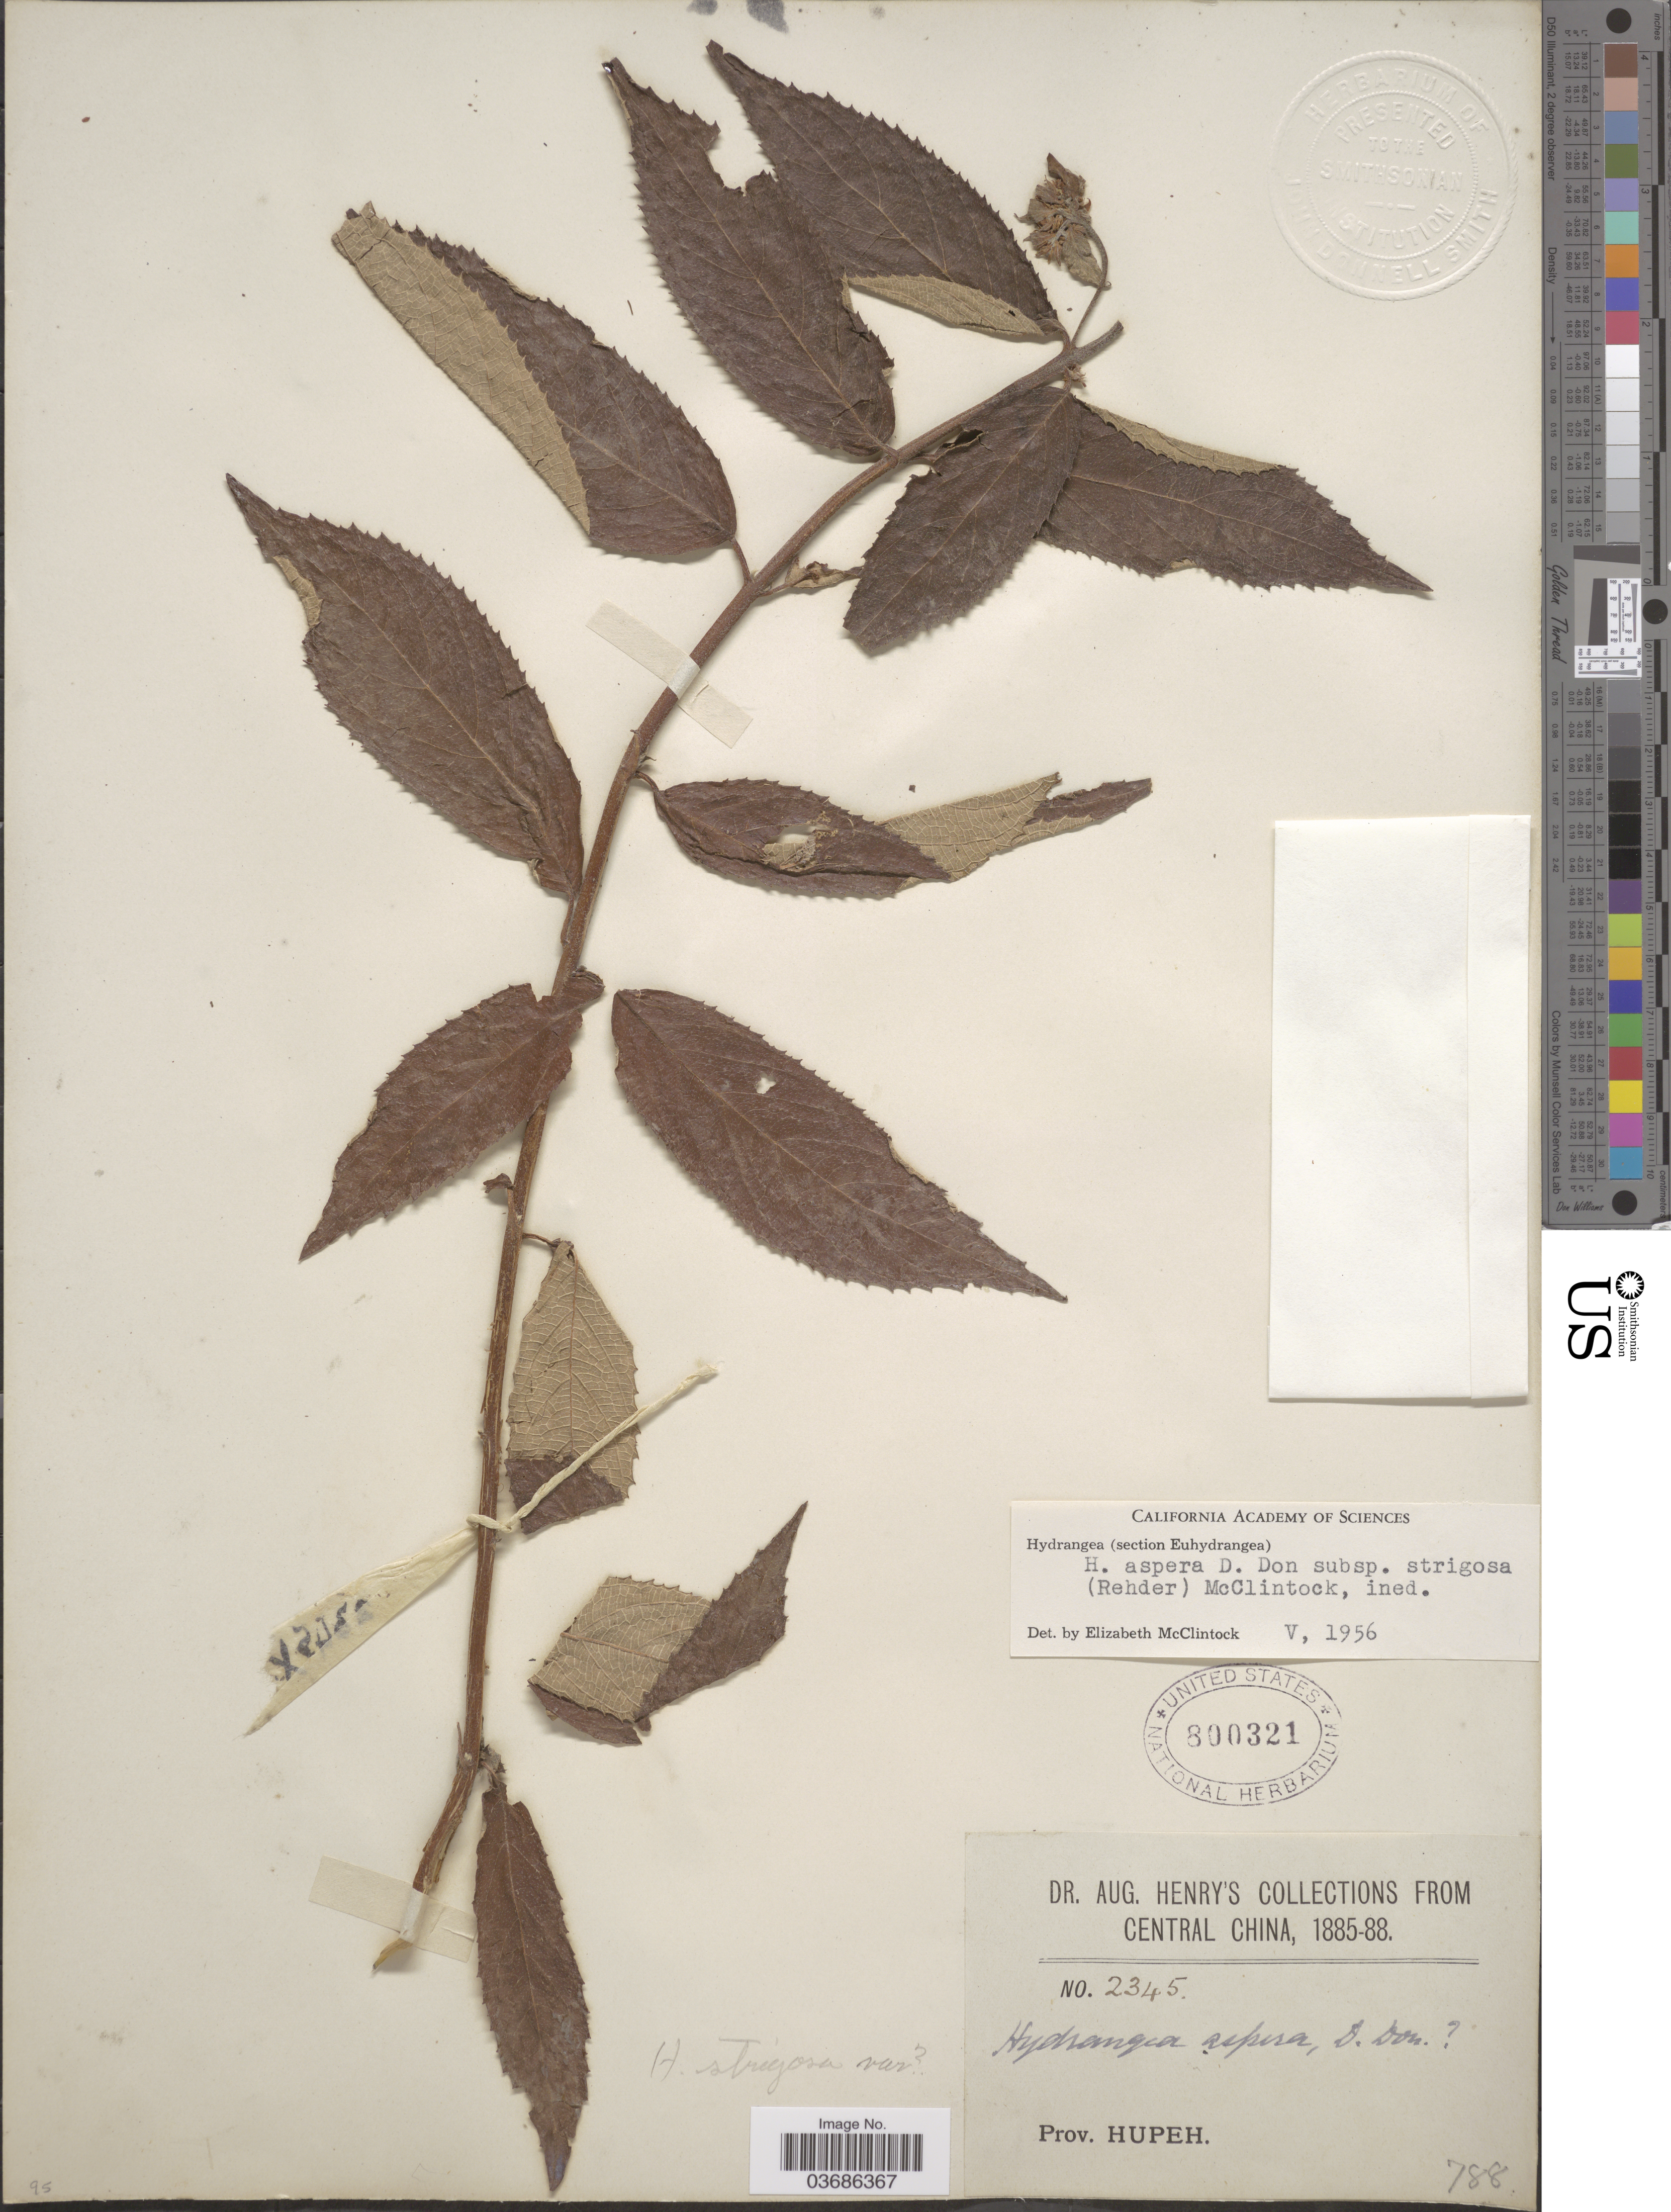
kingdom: Plantae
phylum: Tracheophyta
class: Magnoliopsida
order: Cornales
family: Hydrangeaceae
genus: Hydrangea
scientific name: Hydrangea aspera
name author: Buch.-Ham. ex D. Don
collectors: A. Henry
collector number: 2345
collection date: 1885/1888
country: China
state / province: Hubei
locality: Central China. Prov. Hupeh.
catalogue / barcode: US 800321